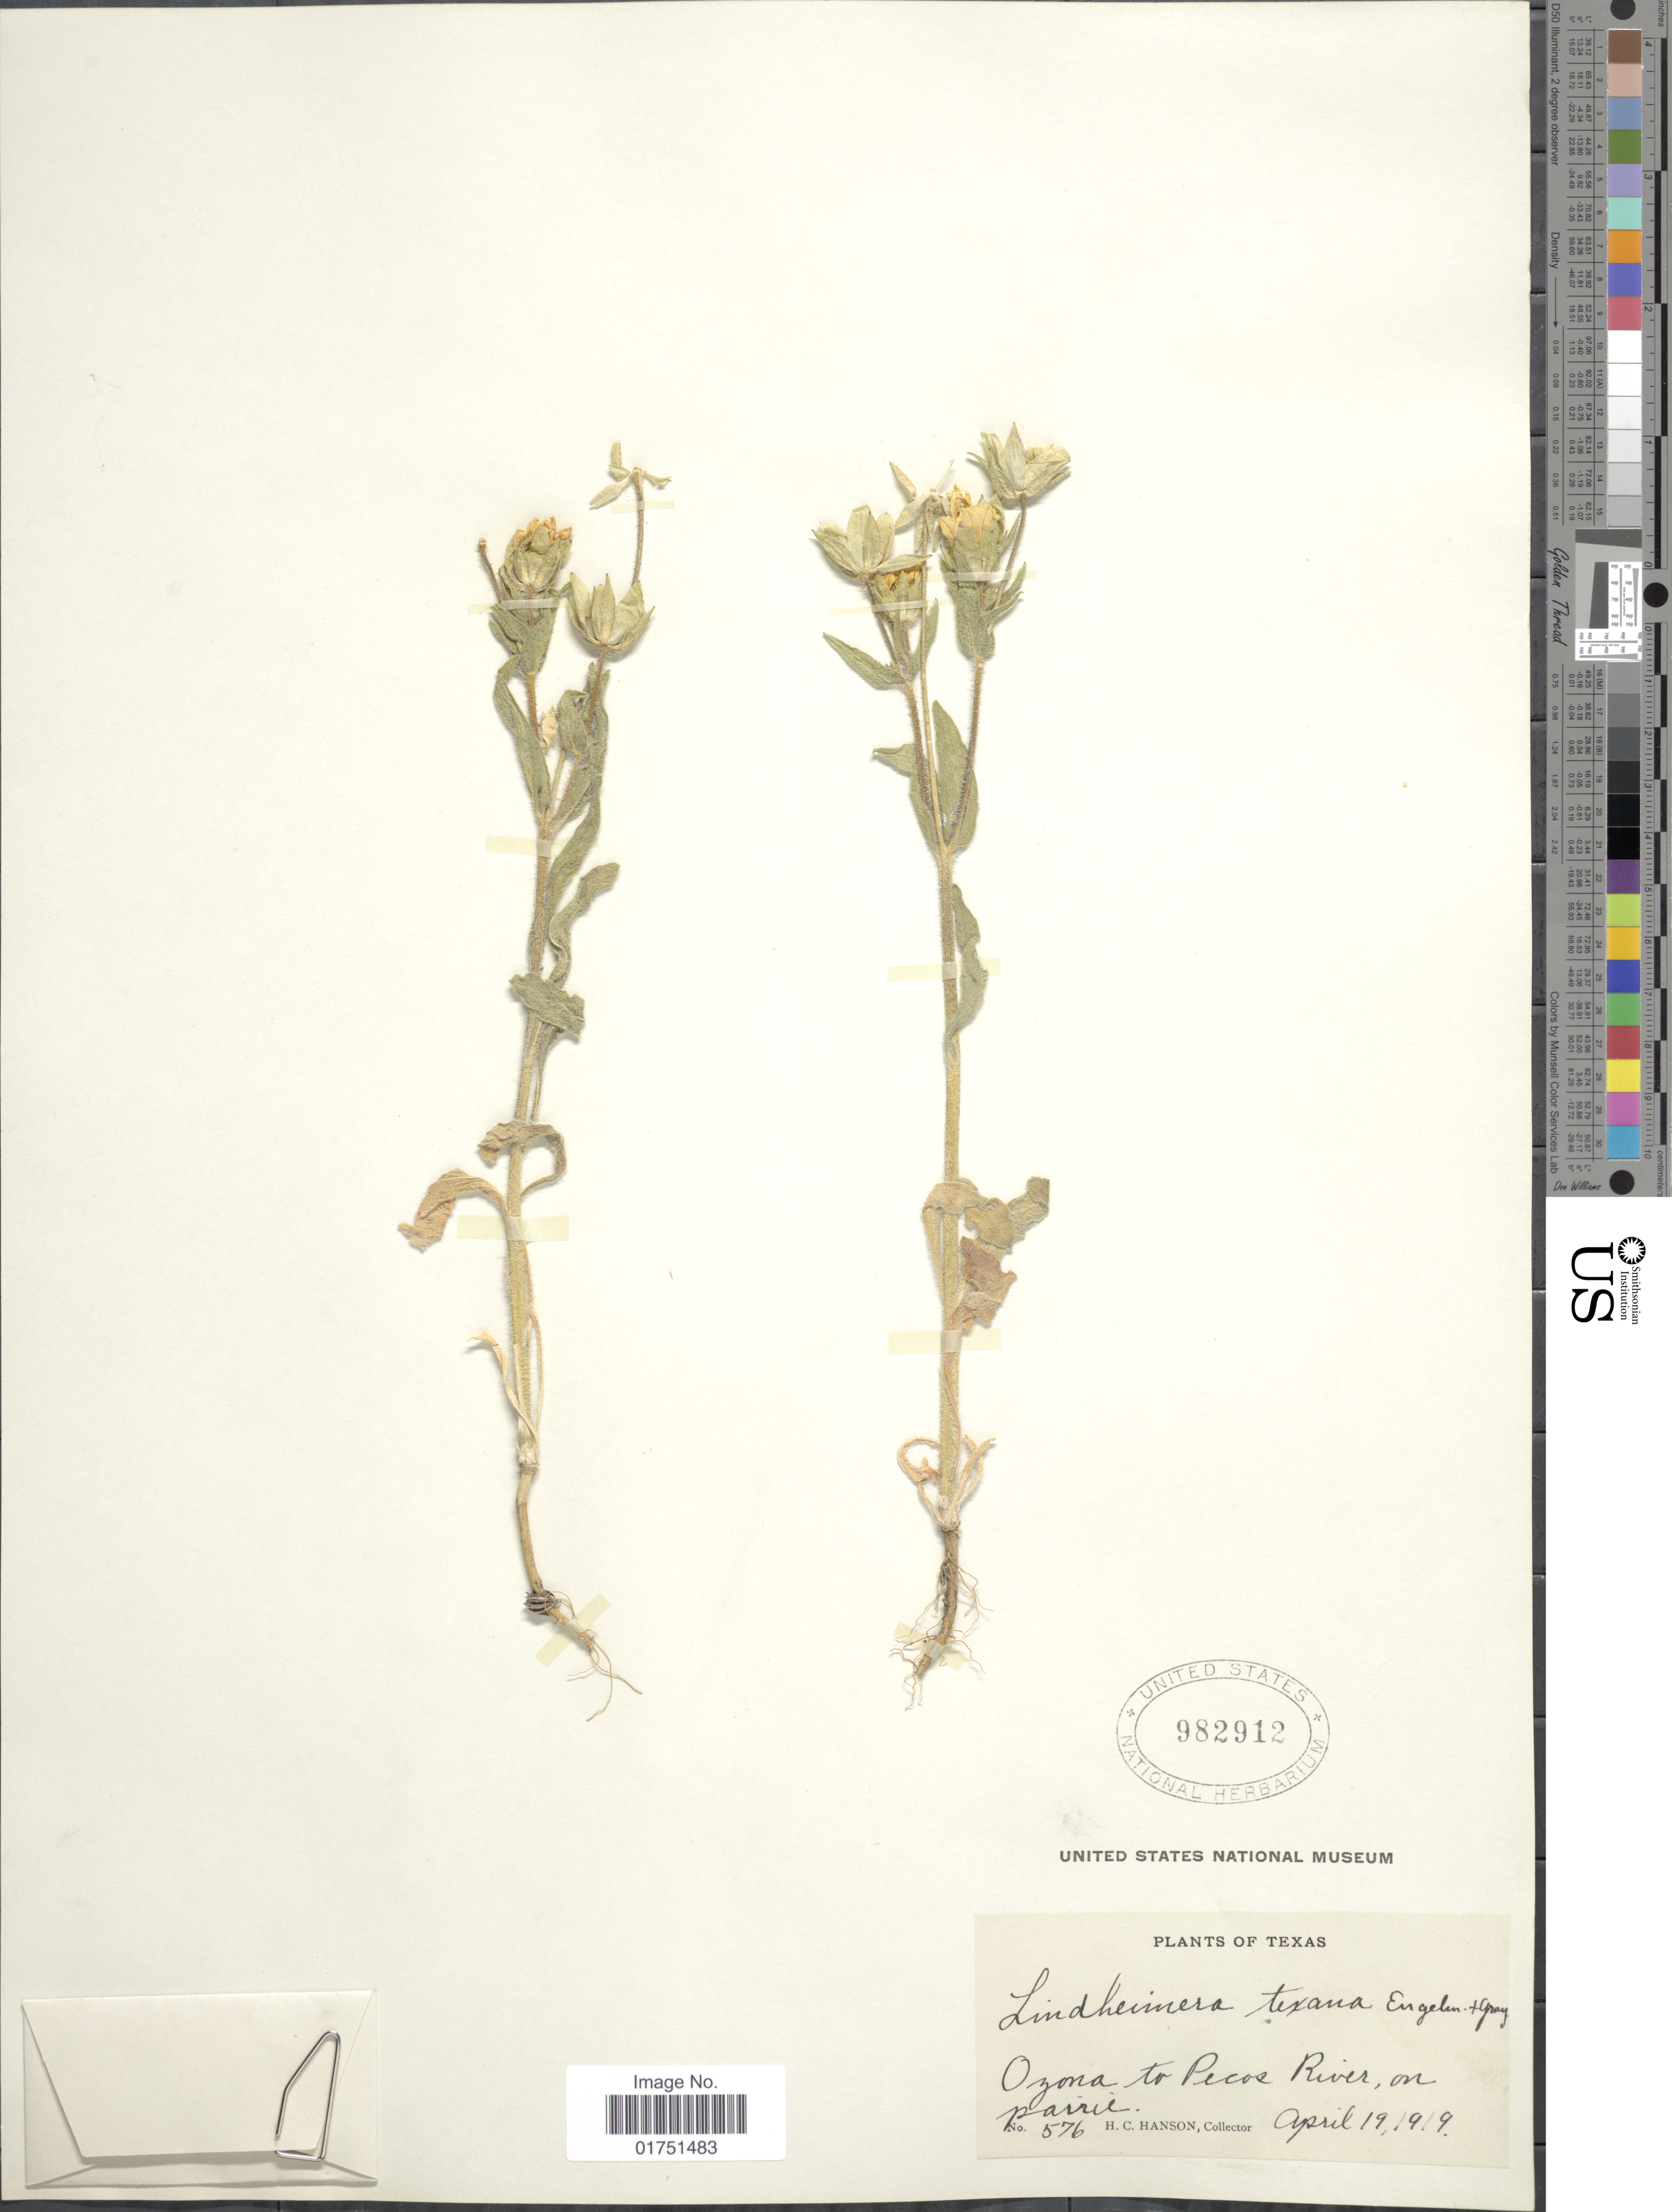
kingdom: Plantae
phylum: Tracheophyta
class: Magnoliopsida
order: Asterales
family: Asteraceae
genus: Lindheimera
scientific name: Lindheimera texana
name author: A. Gray & Engelm. in A. Gray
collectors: H. Hanson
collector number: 576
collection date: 1919-04-19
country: United States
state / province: Texas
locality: Ozona to Pecos River, on prairie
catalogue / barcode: US 982912